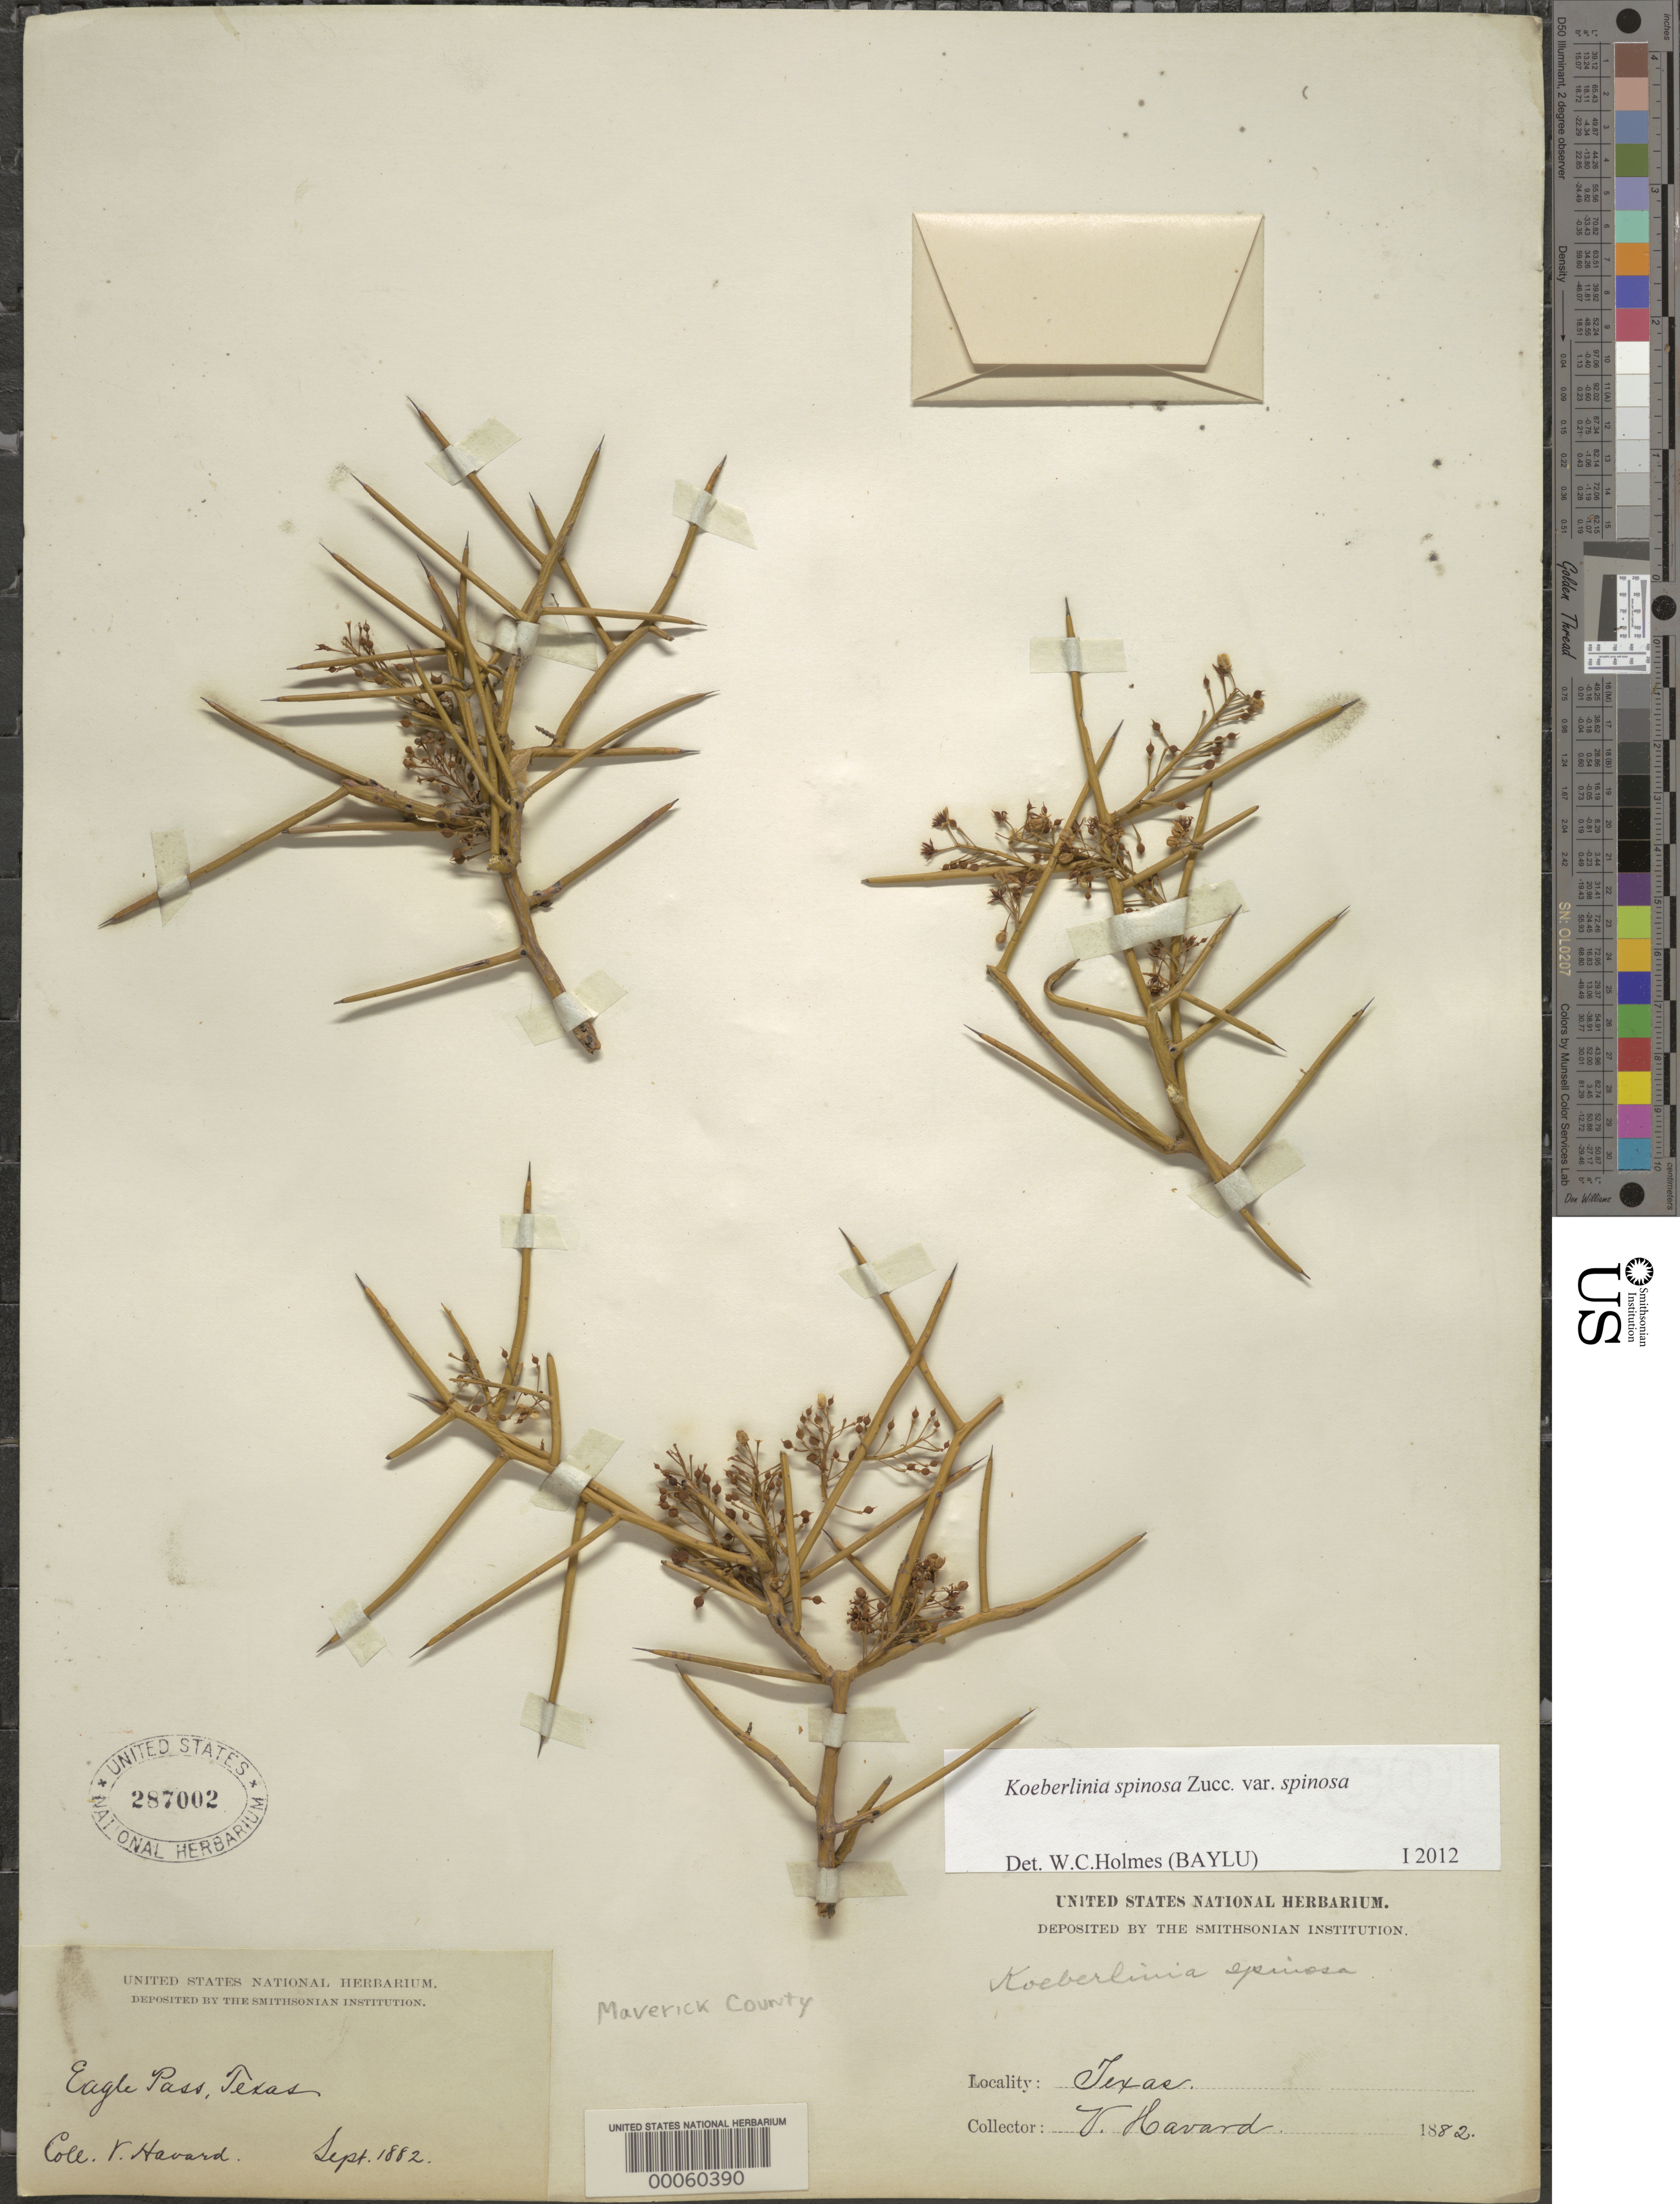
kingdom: Plantae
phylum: Tracheophyta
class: Magnoliopsida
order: Brassicales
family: Koeberliniaceae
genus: Koeberlinia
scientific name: Koeberlinia spinosa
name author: Zucc.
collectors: V. Harvard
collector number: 151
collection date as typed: Sep 1882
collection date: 1882-09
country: United States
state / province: Texas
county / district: Maverick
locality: Eagle pass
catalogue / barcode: US 287002